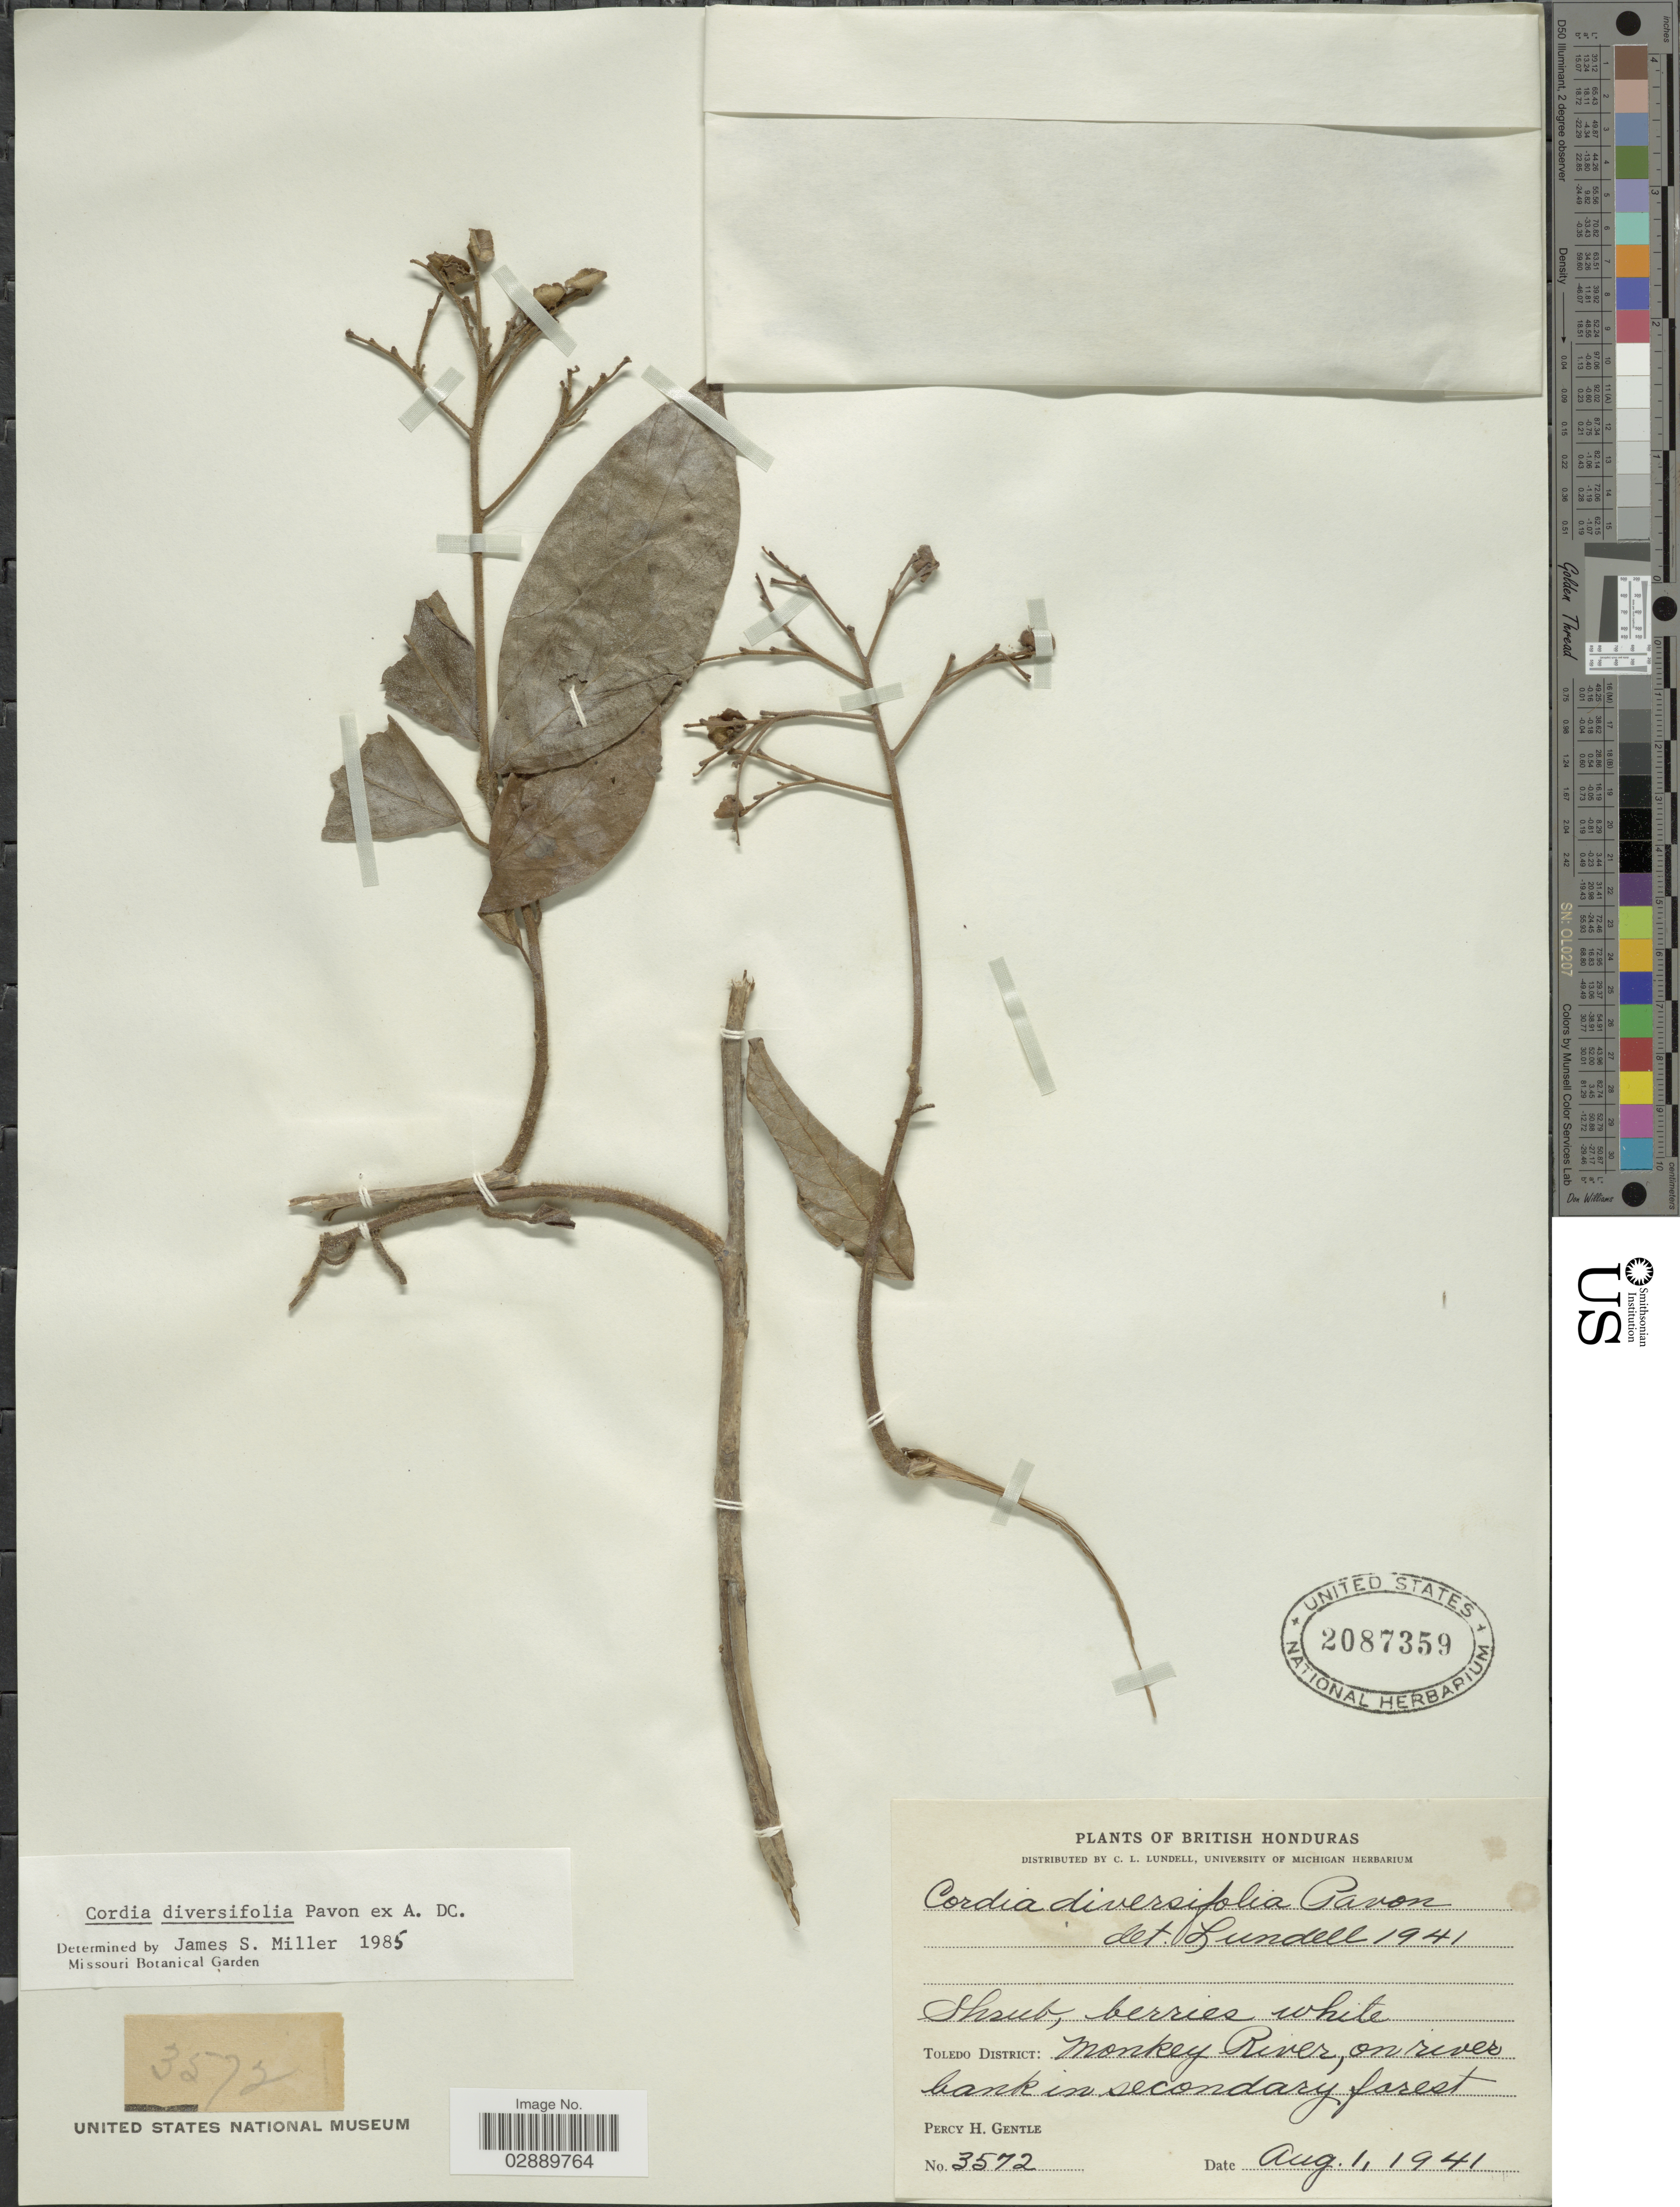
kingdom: Plantae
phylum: Tracheophyta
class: Magnoliopsida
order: Boraginales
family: Cordiaceae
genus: Cordia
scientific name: Cordia diversifolia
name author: Pav. ex DC.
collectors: P. H. Gentle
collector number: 3572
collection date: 1941-08-01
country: Belize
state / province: Toledo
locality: British Honduras. Toledo District: Monkey River, on river bank in secondary forest.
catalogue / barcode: US 2087359